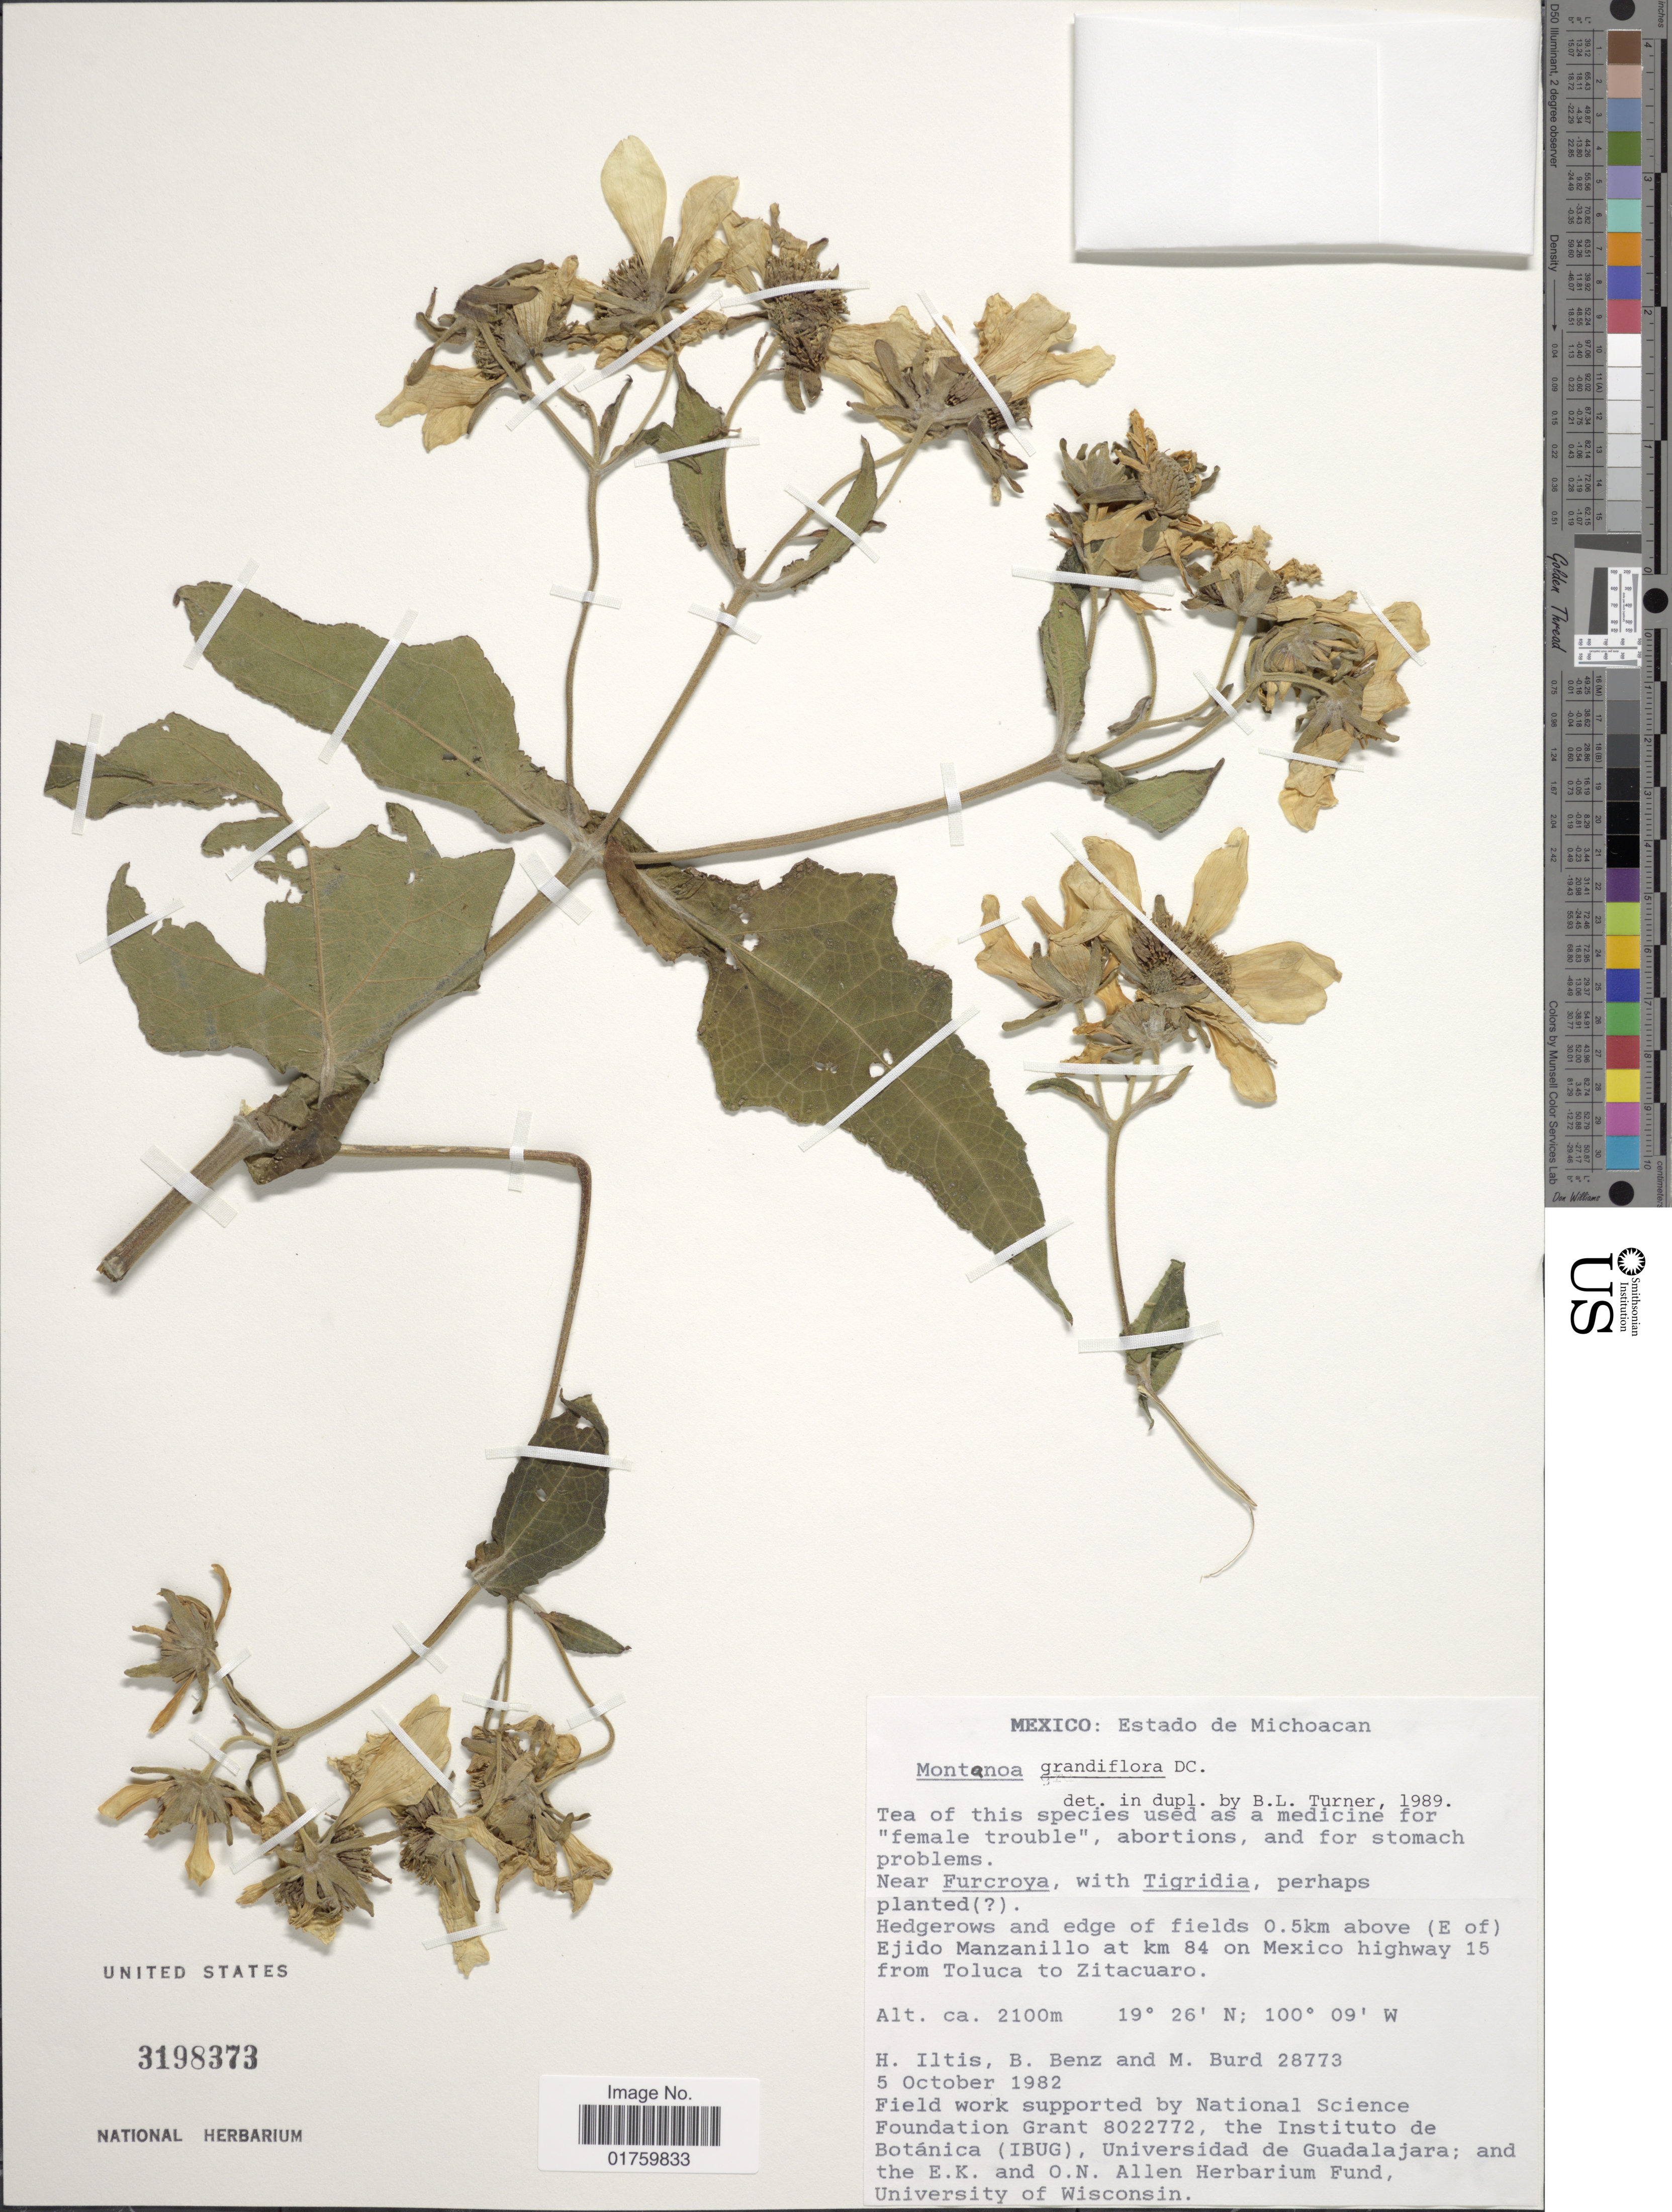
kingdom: Plantae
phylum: Tracheophyta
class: Magnoliopsida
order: Asterales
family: Asteraceae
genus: Montanoa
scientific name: Montanoa grandiflora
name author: Alaman ex DC.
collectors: H. Iltis, B. Benz & M. Burd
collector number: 28773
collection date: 1982-10-05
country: Mexico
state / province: Michoacán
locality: Hedgerows and edge of fields 0.5 km above (E of) Ejido Manzanillo at km 84 on Mexico highway 15 from Toluca to Zitacuaro.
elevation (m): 2100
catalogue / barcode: US 3198373